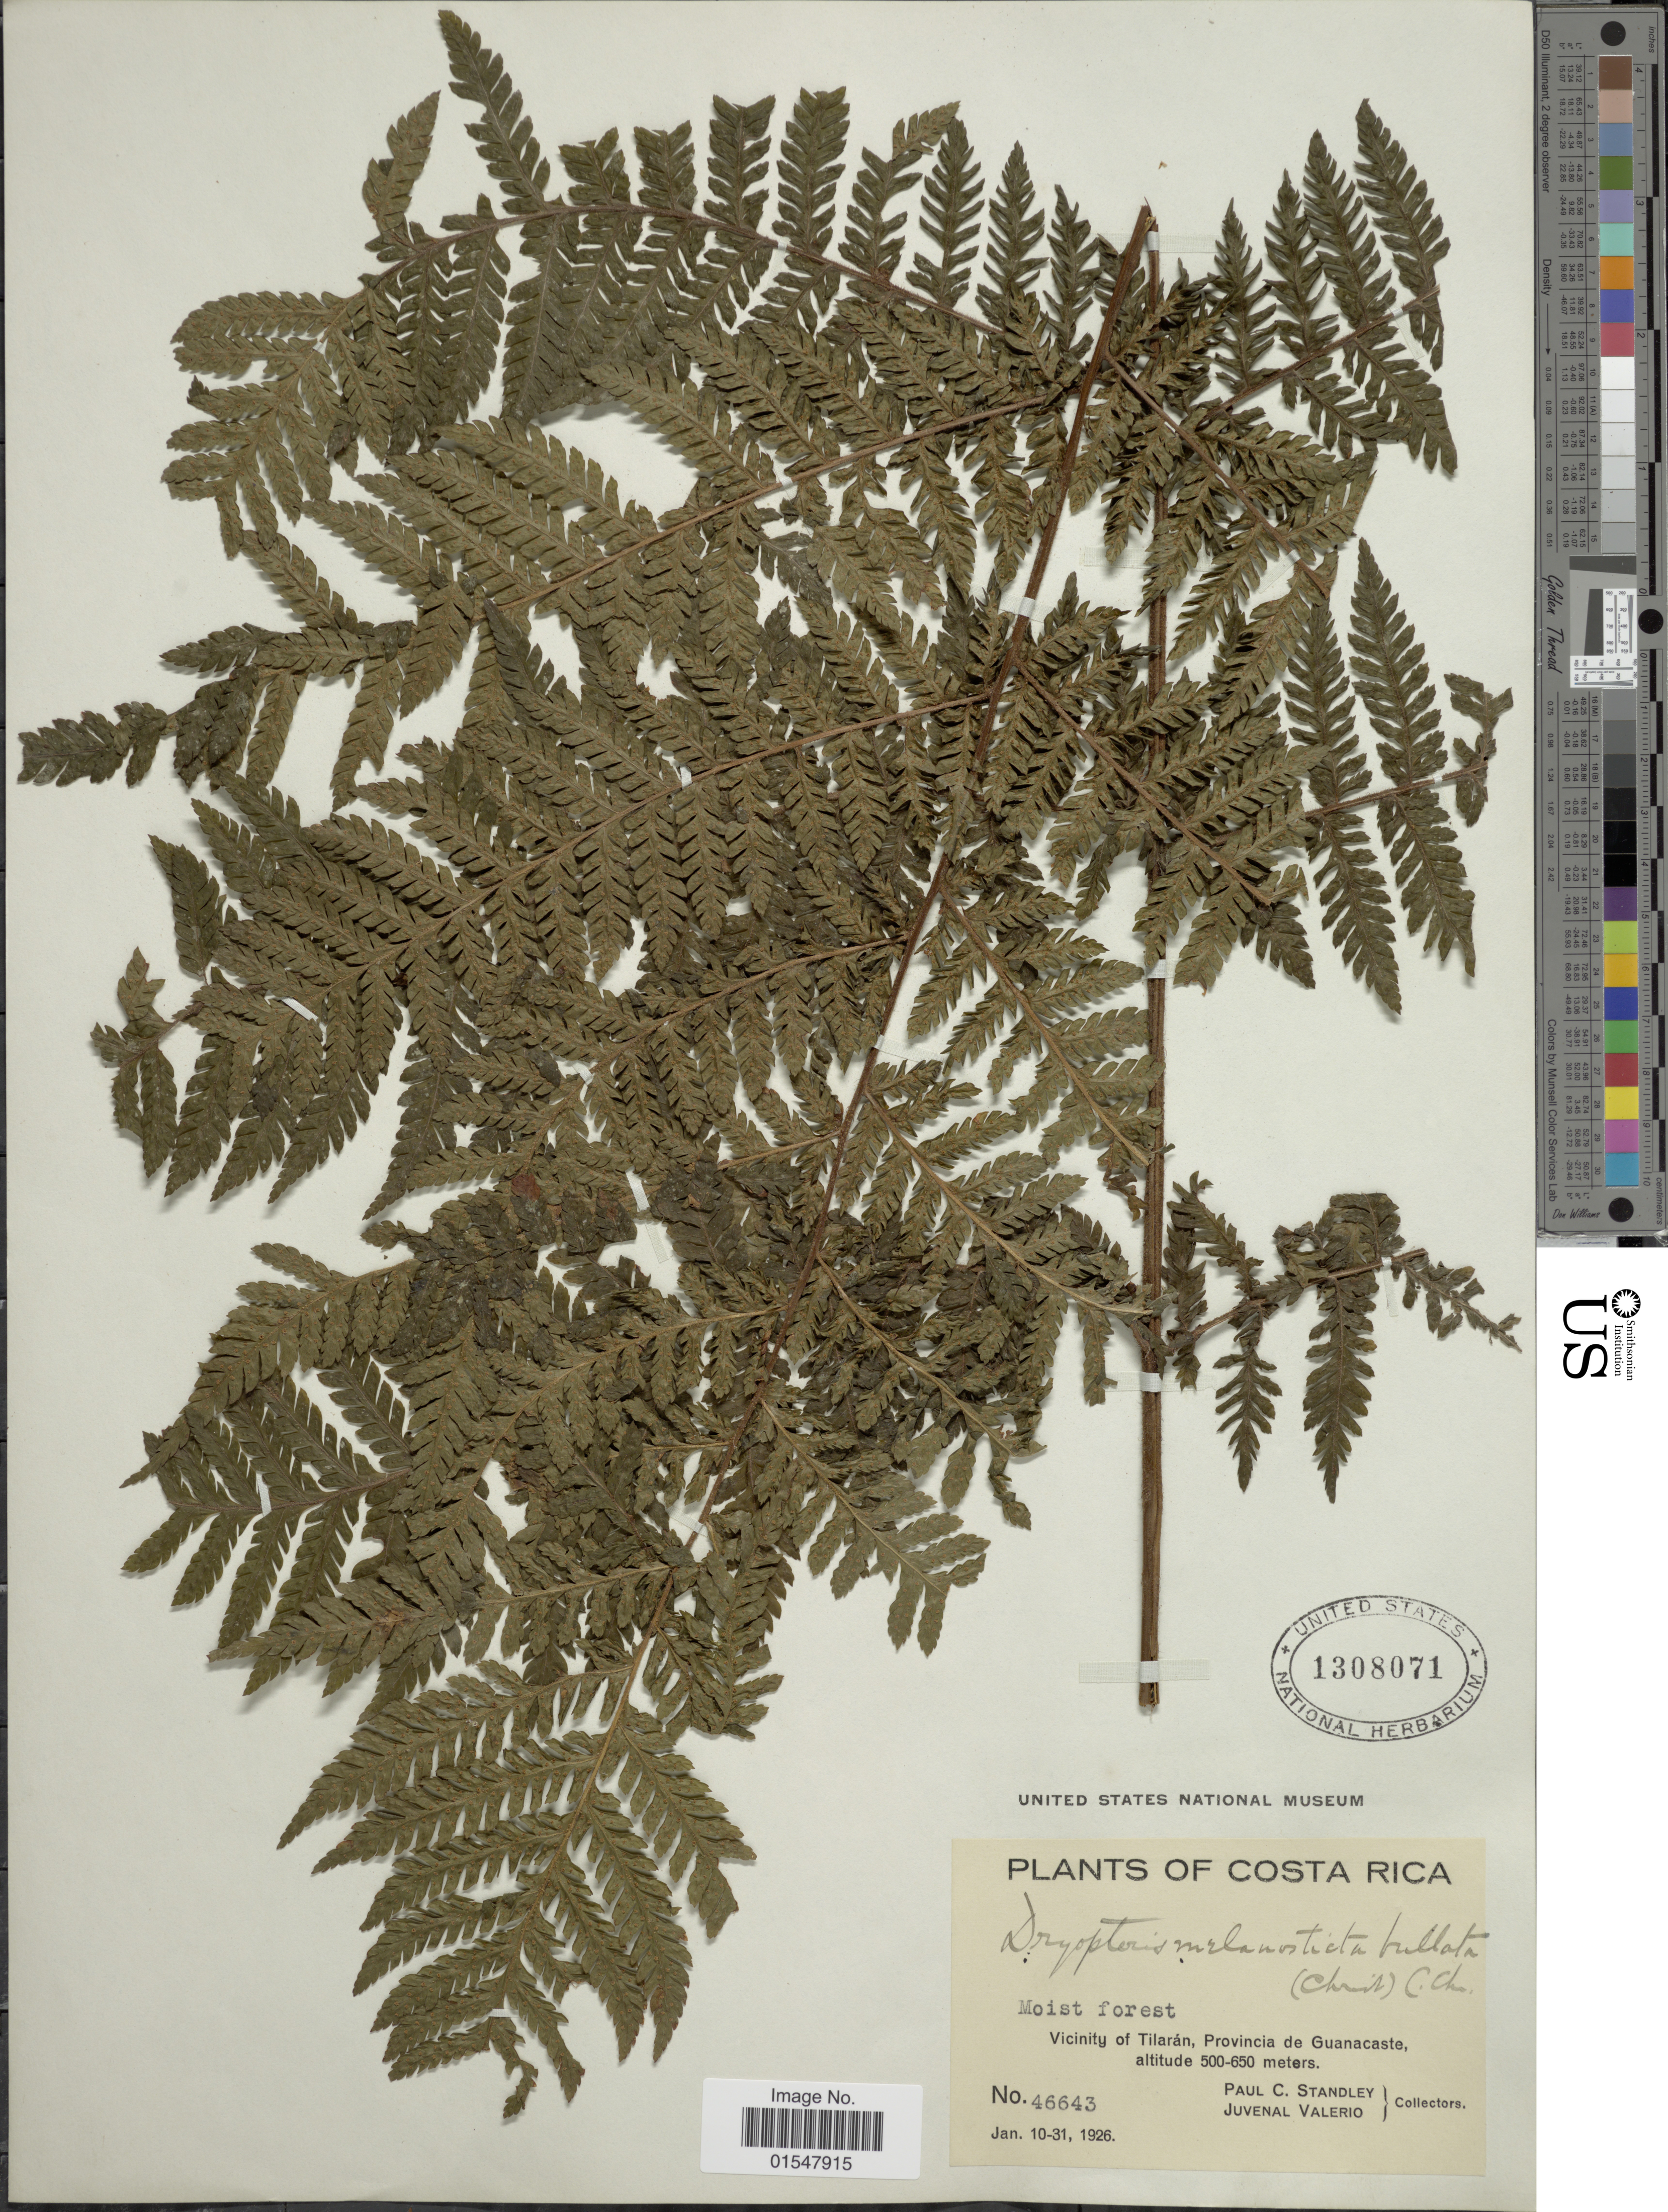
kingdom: Plantae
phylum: Tracheophyta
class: Polypodiopsida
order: Polypodiales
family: Dryopteridaceae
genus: Ctenitis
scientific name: Ctenitis melanosticta var. bullata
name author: (Christ) Lellinger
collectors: P. C. Standley & J. Valerio R.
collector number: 46643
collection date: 1926-01-10/1926-01-31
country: Costa Rica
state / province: Guanacaste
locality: Costa Rica, Vicinity of Tilarán, Provincia de Guanacaste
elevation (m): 500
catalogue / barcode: US 1308071